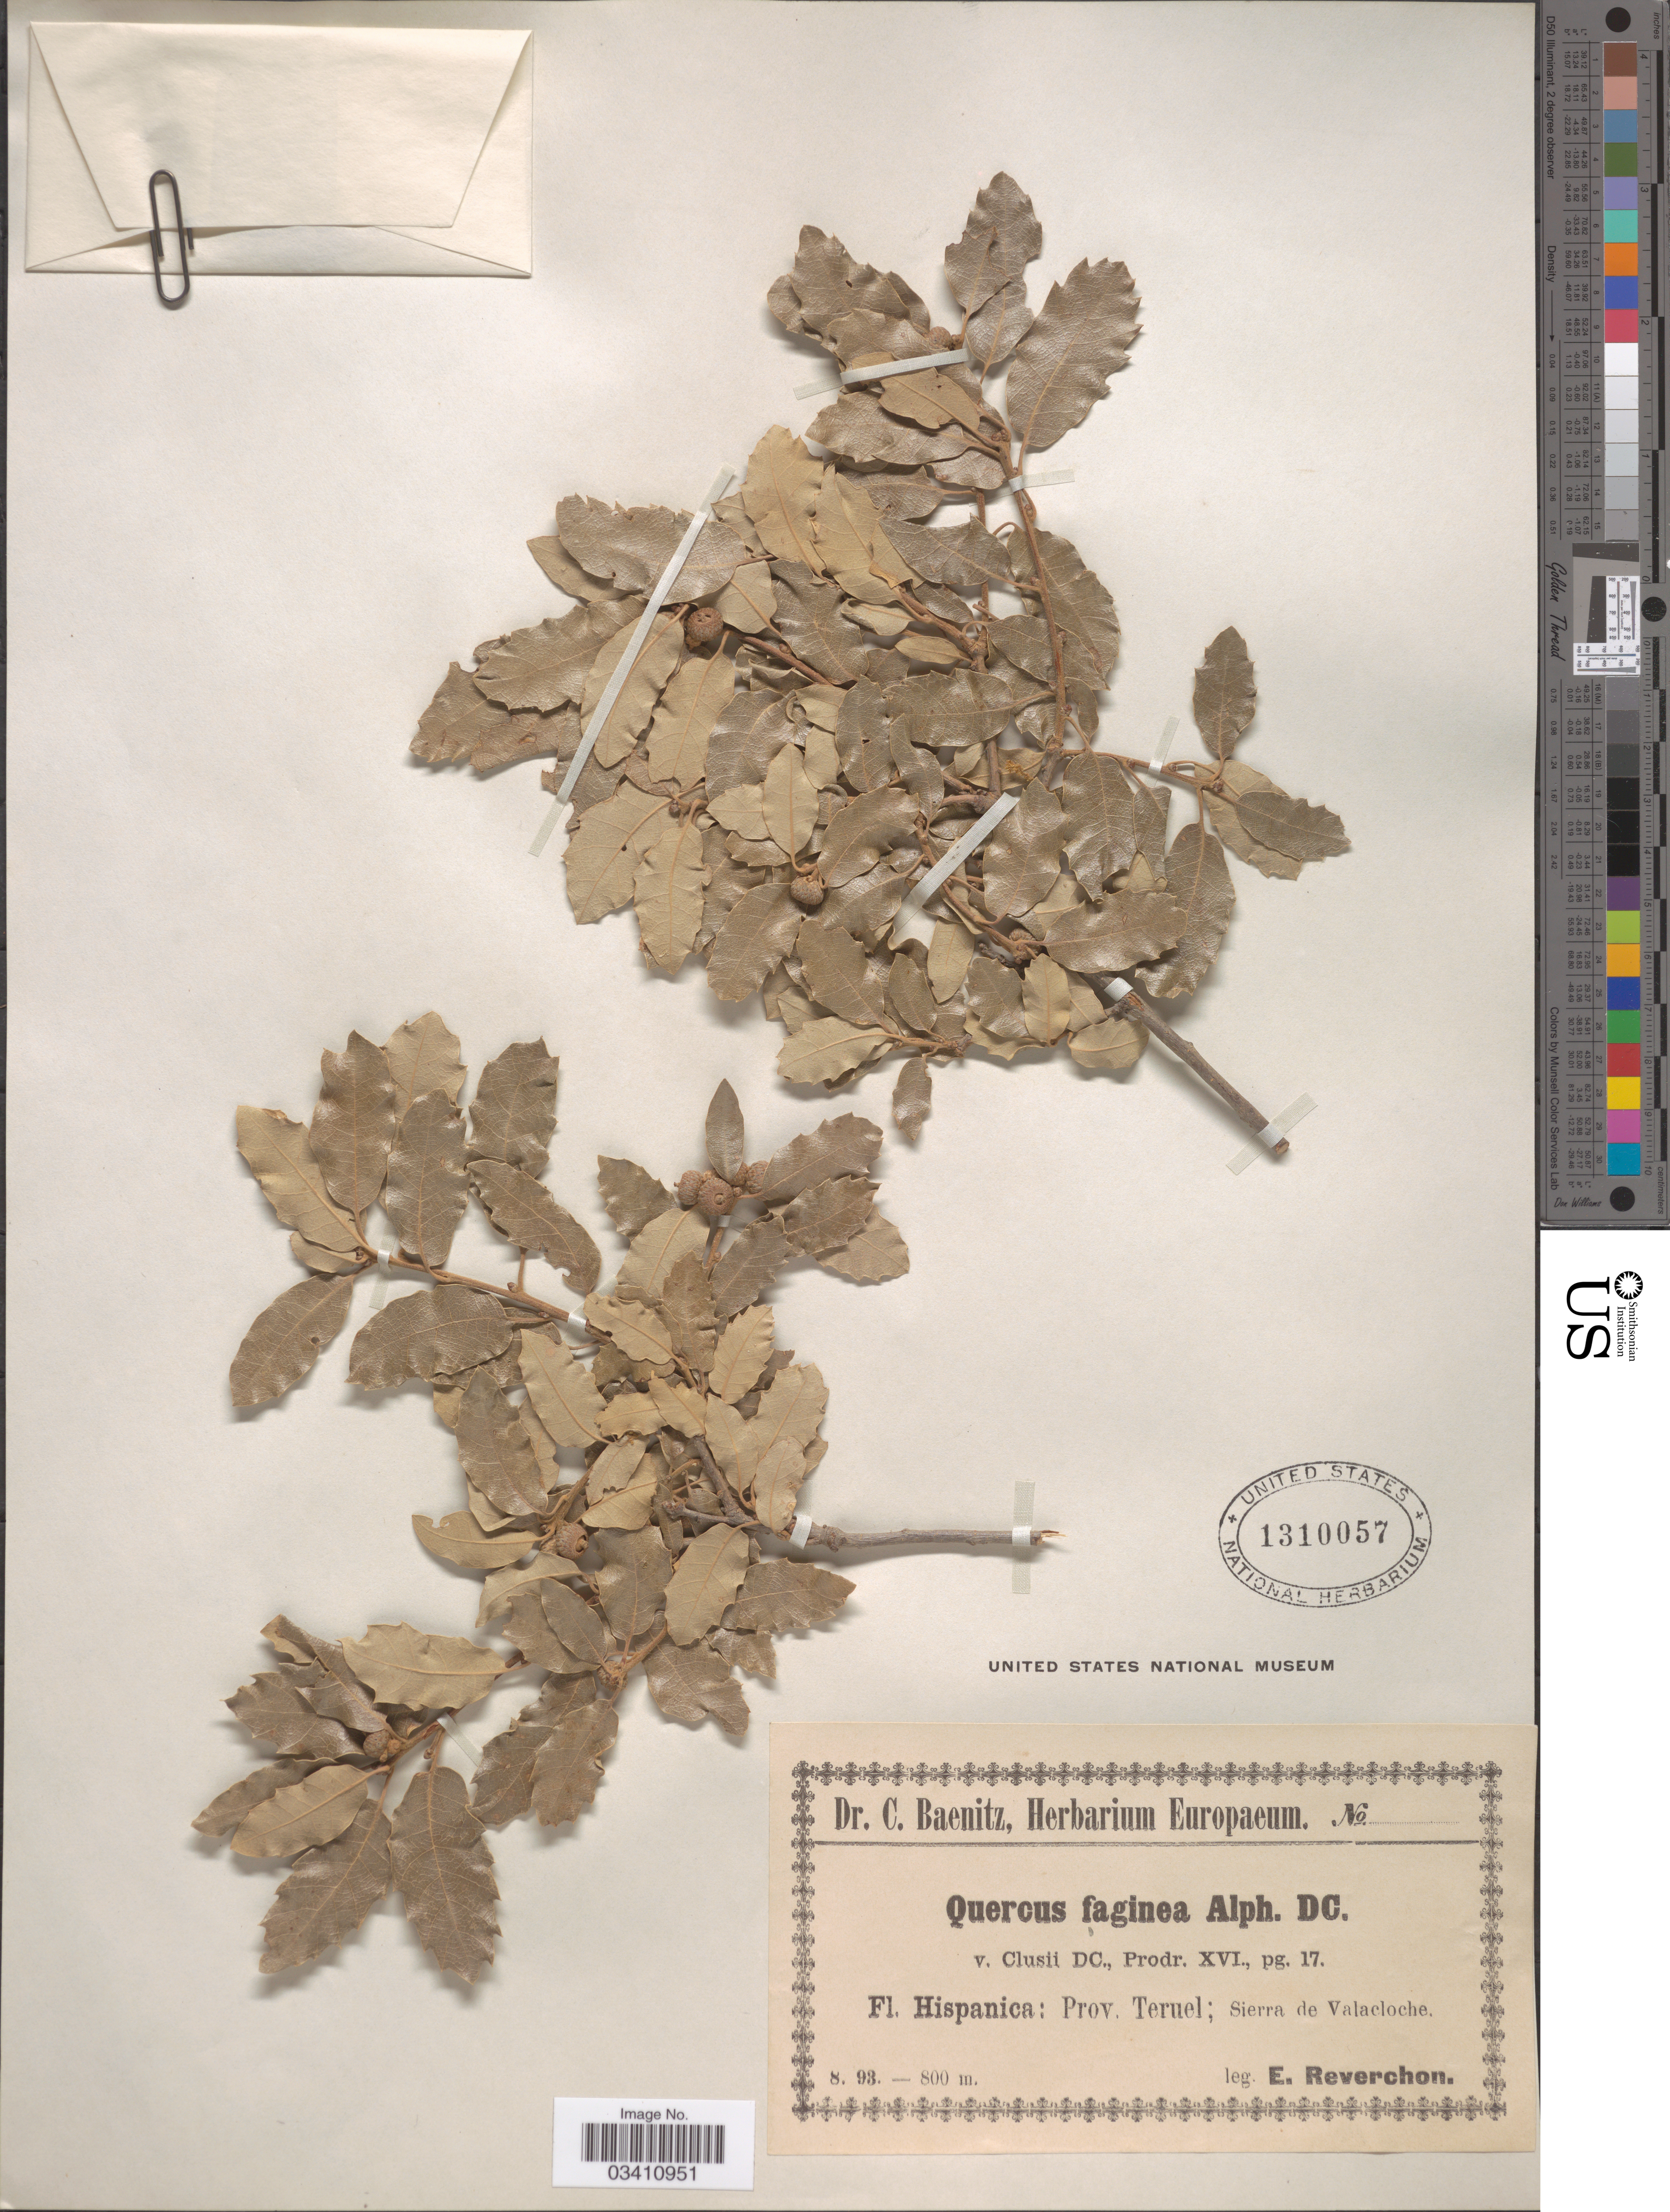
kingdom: Plantae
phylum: Tracheophyta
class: Magnoliopsida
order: Fagales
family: Fagaceae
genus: Quercus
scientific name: Quercus faginea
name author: Lam.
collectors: E. Reverchon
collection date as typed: Transcribed d/m/y: /8/93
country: Spain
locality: Prov. Teruel; Sierra de Valacloche.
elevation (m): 800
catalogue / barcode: US 1310057